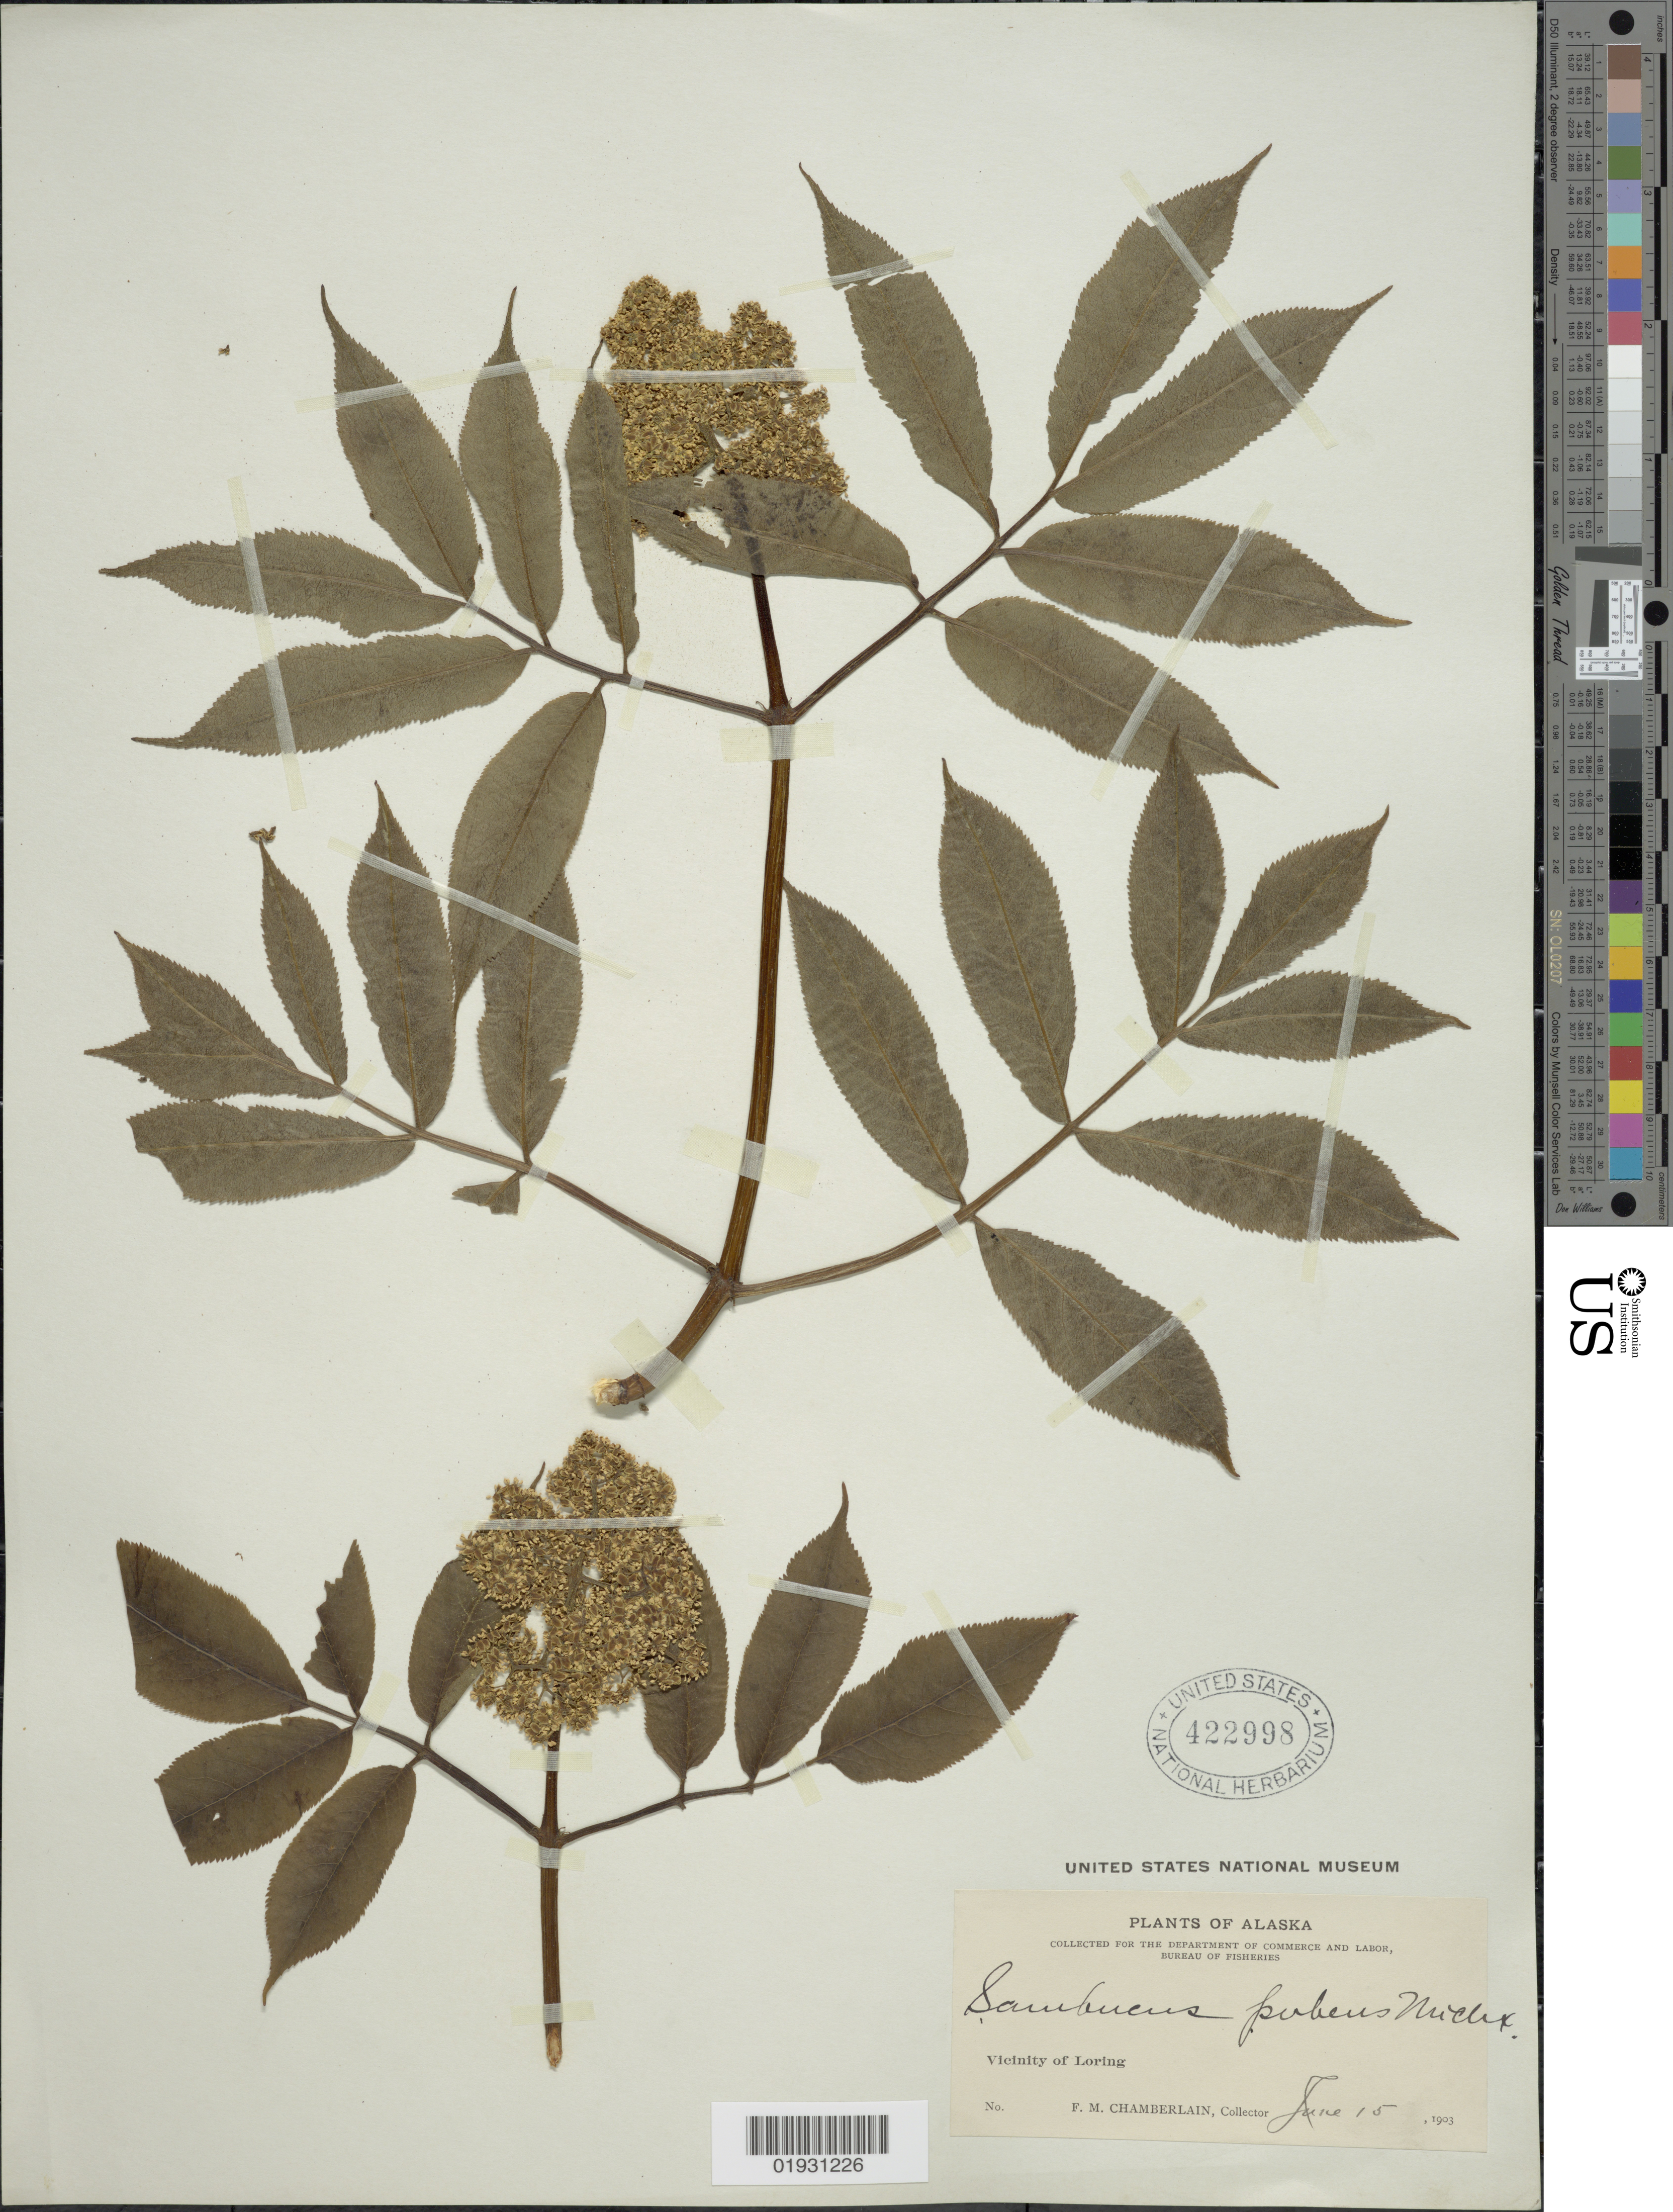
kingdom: Plantae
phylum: Tracheophyta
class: Magnoliopsida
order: Dipsacales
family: Viburnaceae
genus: Sambucus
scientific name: Sambucus pubens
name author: Michx.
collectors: F. Chamberlain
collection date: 1903-06-15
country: United States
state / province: Alaska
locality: Vicinity of Loring.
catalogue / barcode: US 422998